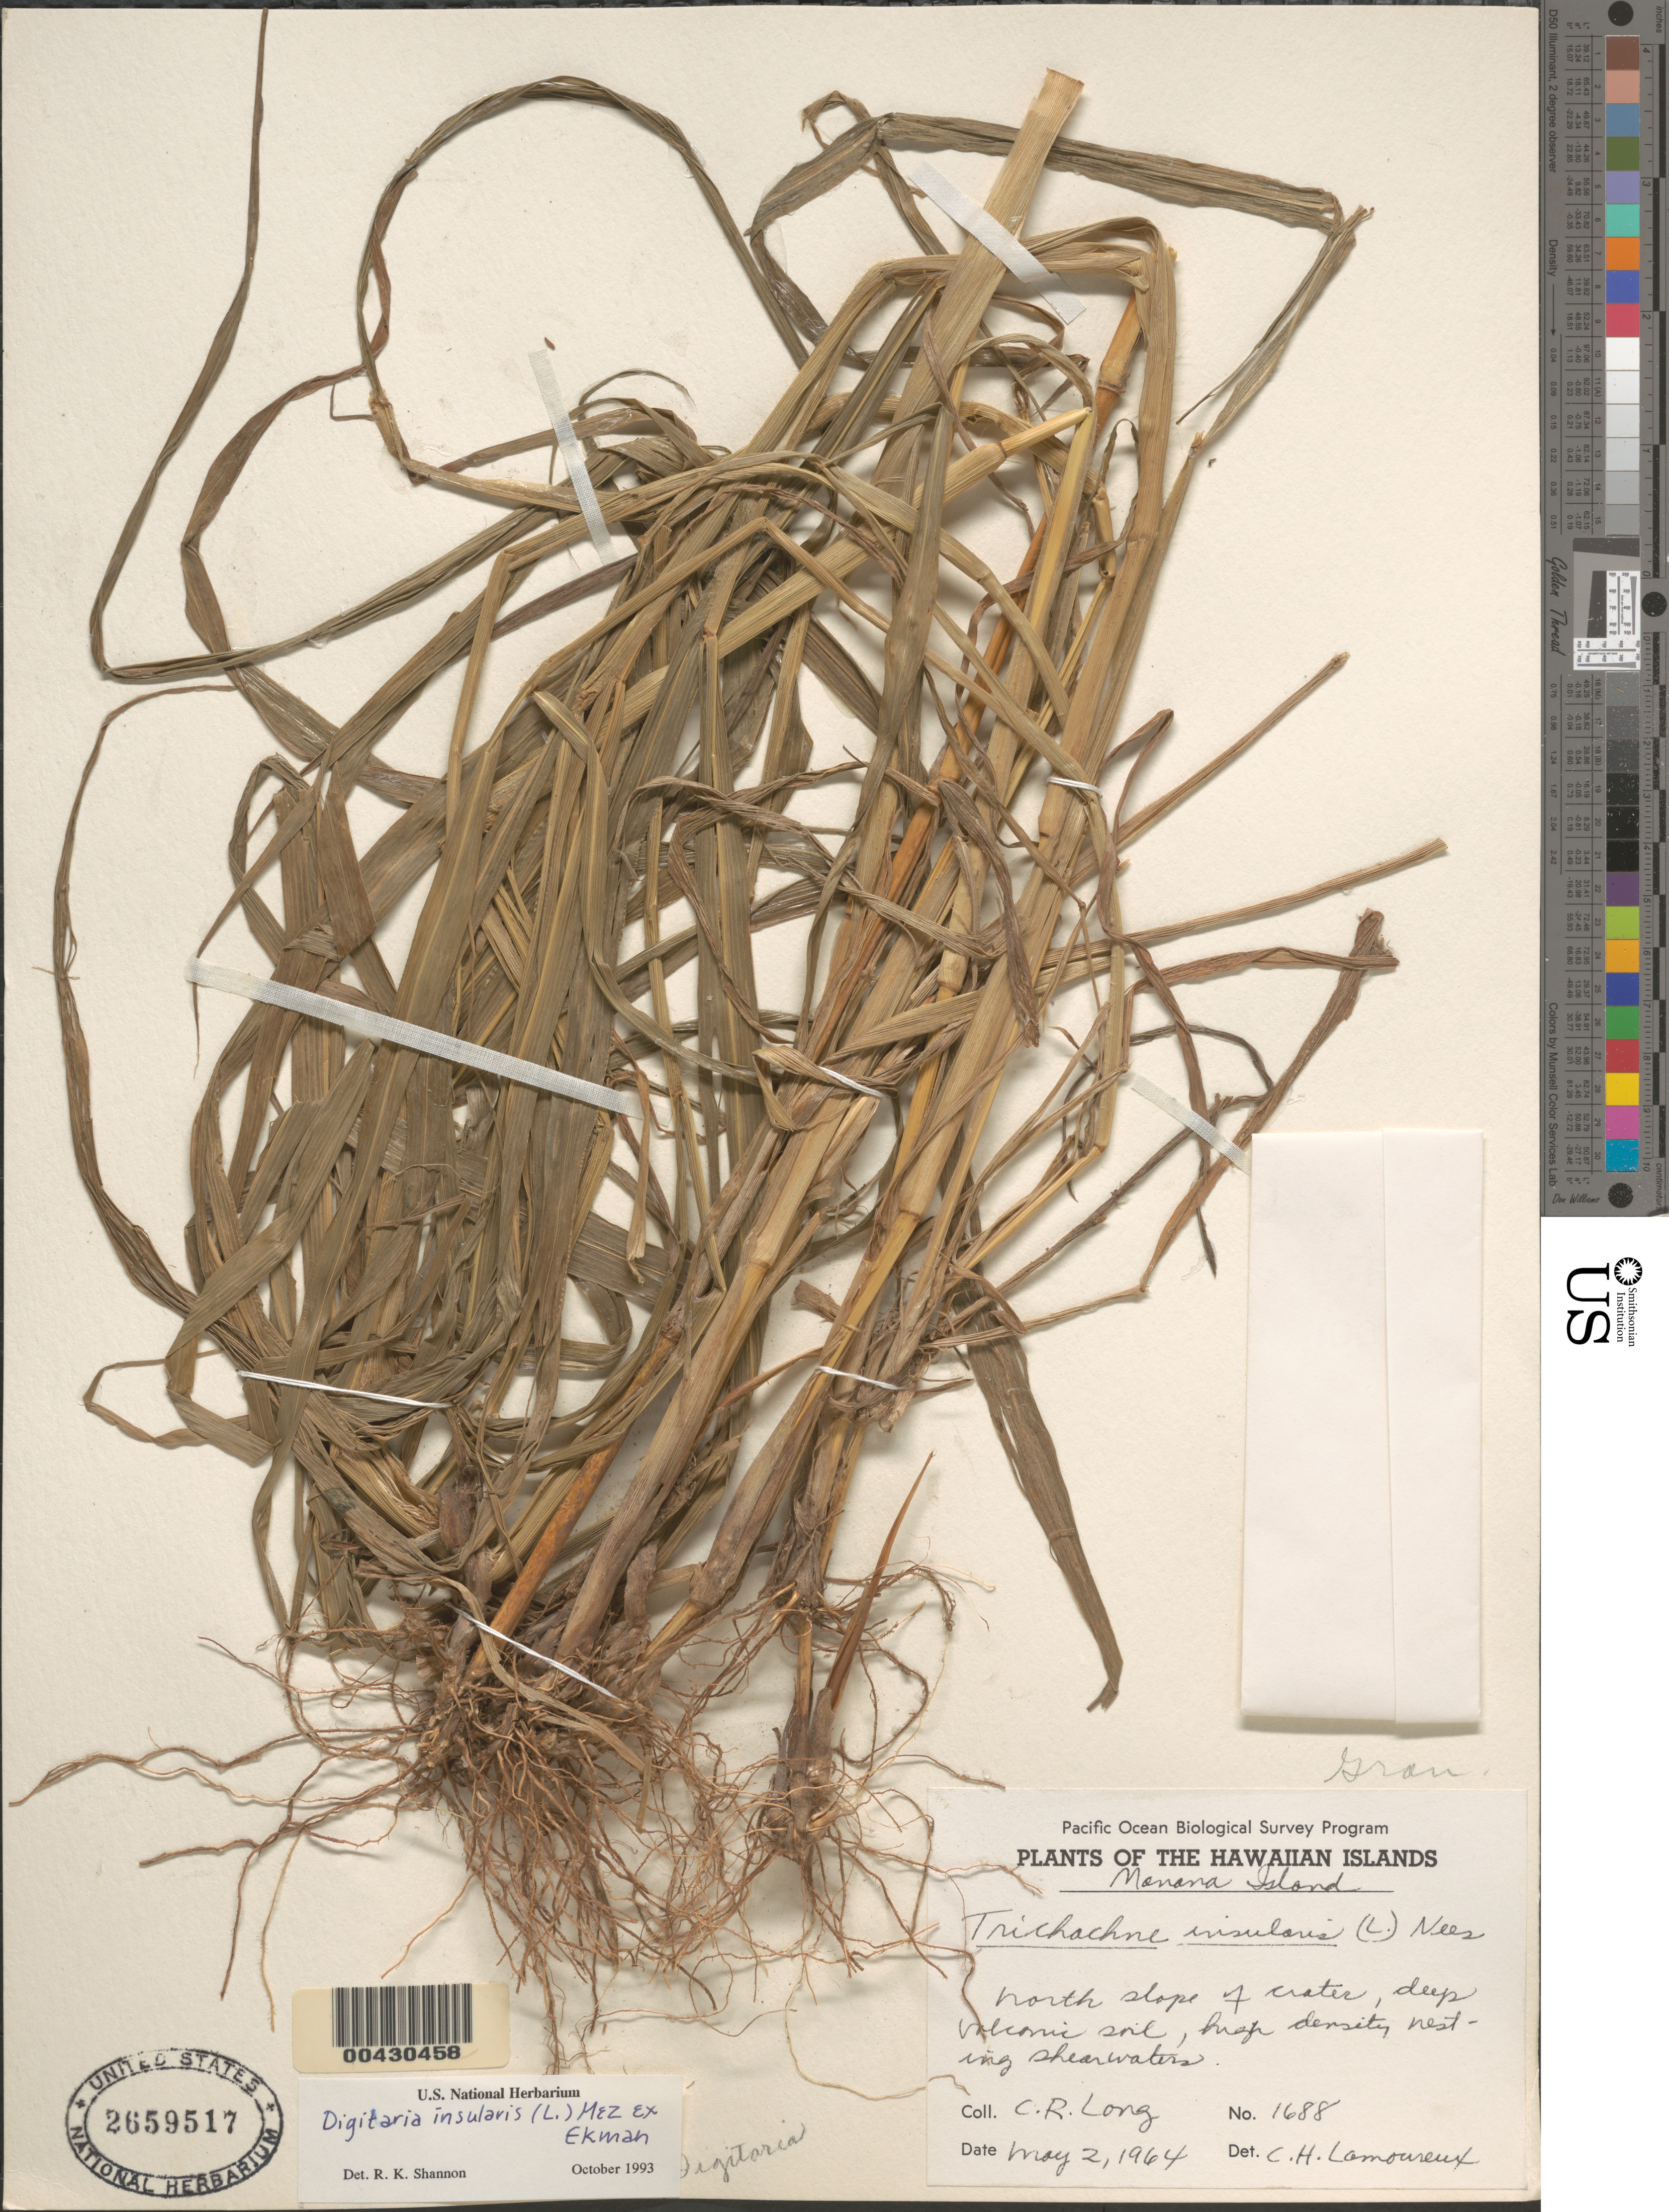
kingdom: Plantae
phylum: Tracheophyta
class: Liliopsida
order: Poales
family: Poaceae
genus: Digitaria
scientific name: Digitaria insularis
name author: (L.) Fedde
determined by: Shannon, R. K., (UNITED STATES)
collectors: C. Long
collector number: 1688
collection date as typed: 2 May 1964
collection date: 1964-05-02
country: United States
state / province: Hawaii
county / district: Honolulu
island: Manana [Rabbit]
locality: North slope of crater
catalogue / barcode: US 2659517